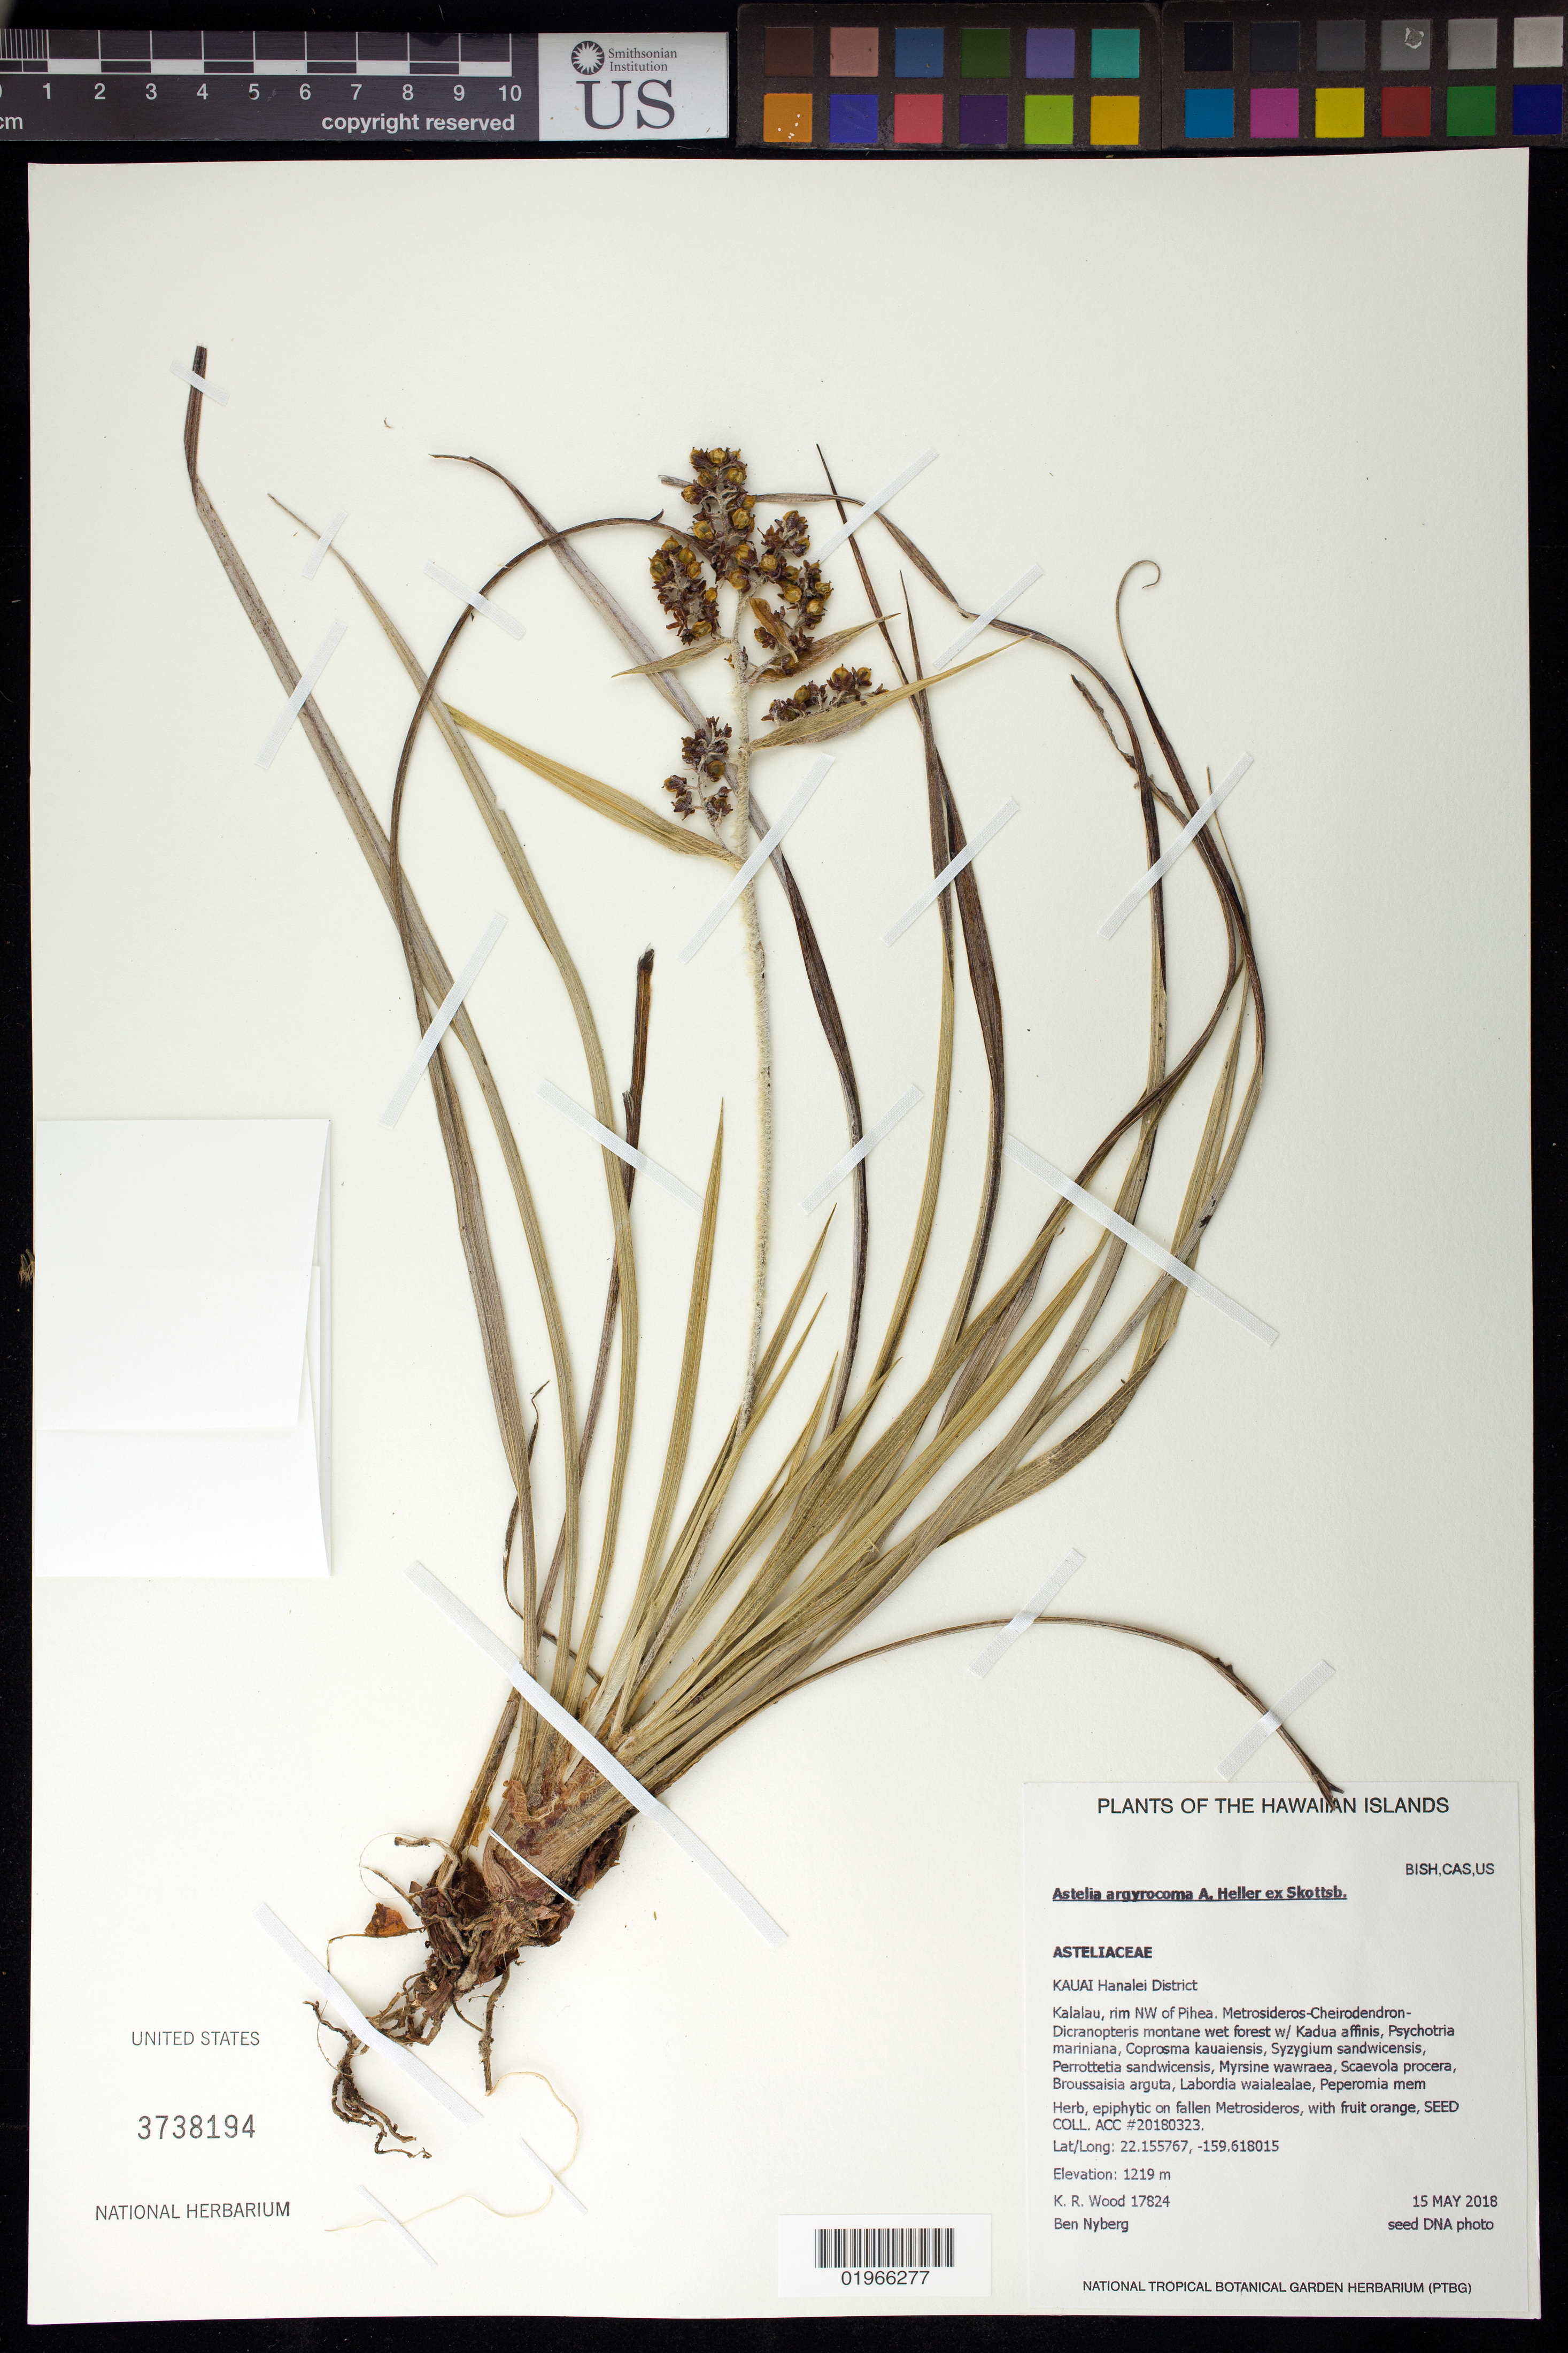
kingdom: Plantae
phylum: Tracheophyta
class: Liliopsida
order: Asparagales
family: Asteliaceae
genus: Astelia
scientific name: Astelia argyrocoma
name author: A. Heller ex Skottsb.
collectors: K. R. Wood & B. Nyberg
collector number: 17824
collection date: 2018-05-15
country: United States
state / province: Hawaii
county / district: Kauai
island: Kaua'i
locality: Hnalei District, Kalalau, rim NW of Pihea.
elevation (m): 1219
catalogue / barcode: US 3738194